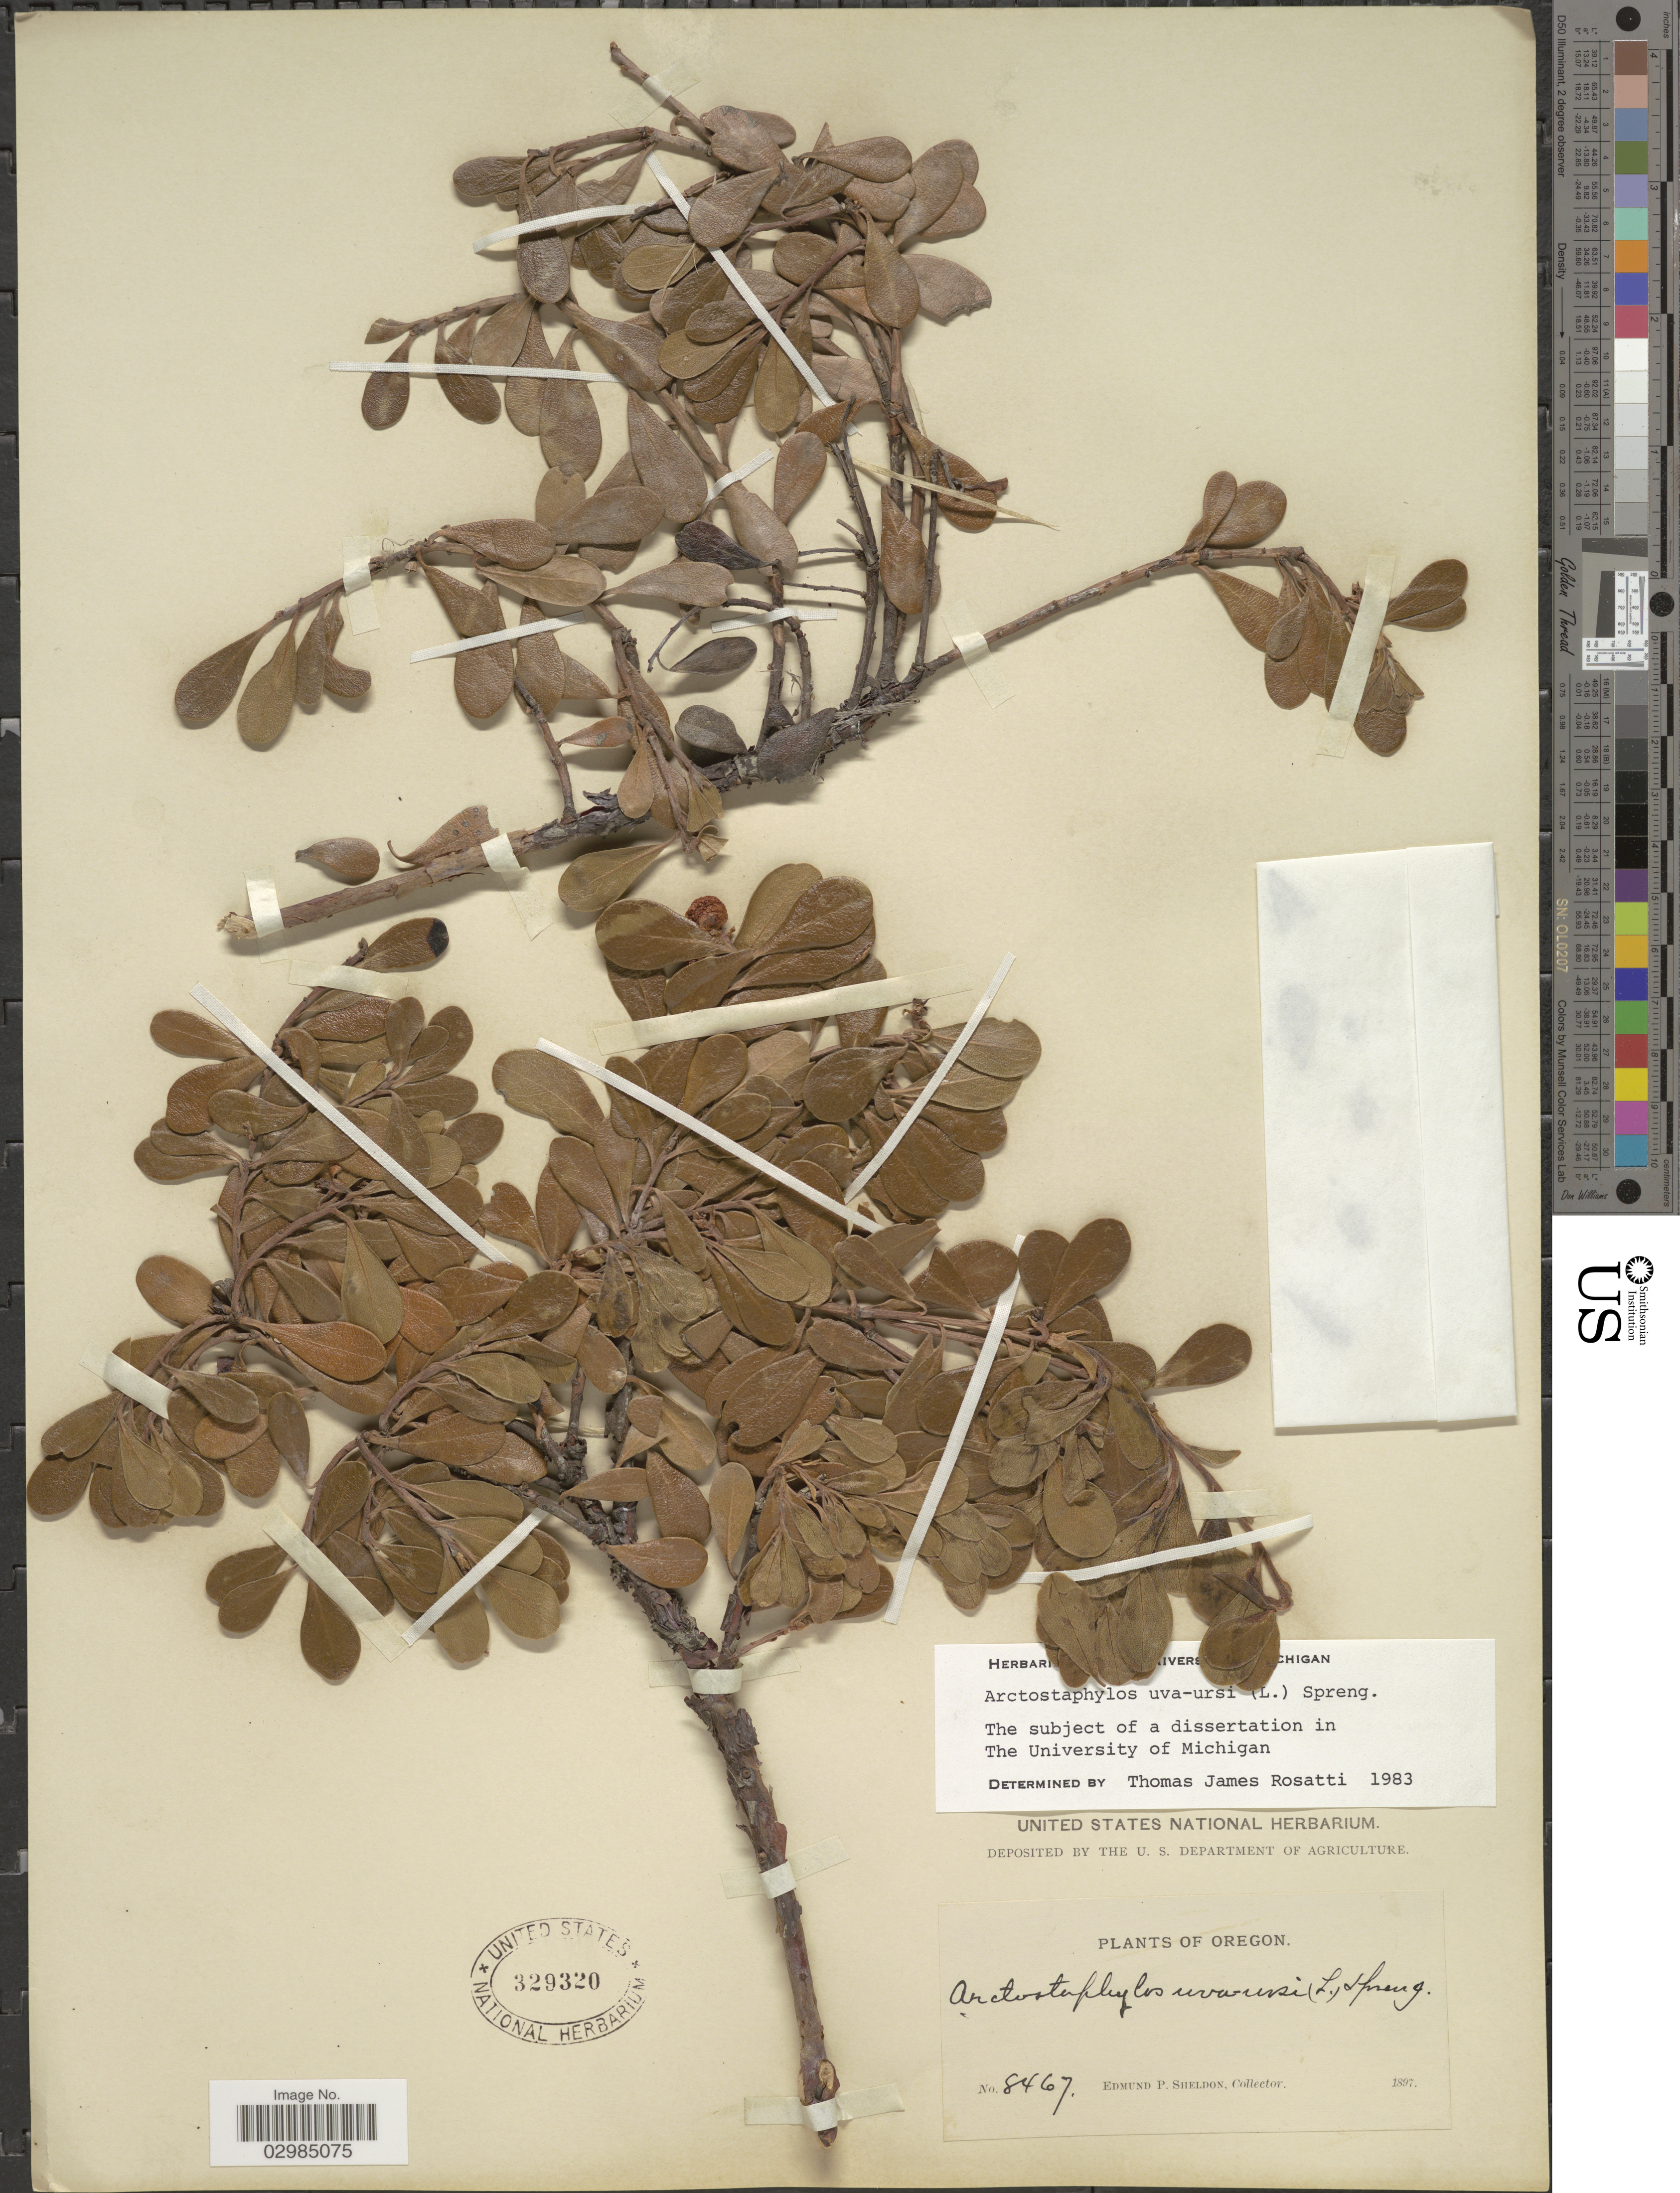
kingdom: Plantae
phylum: Tracheophyta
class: Magnoliopsida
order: Ericales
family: Ericaceae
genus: Arctostaphylos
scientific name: Arctostaphylos uva-ursi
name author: (L.) Spreng.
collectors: E. P. Sheldon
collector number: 8467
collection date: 1897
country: United States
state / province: Oregon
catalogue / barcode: US 329320